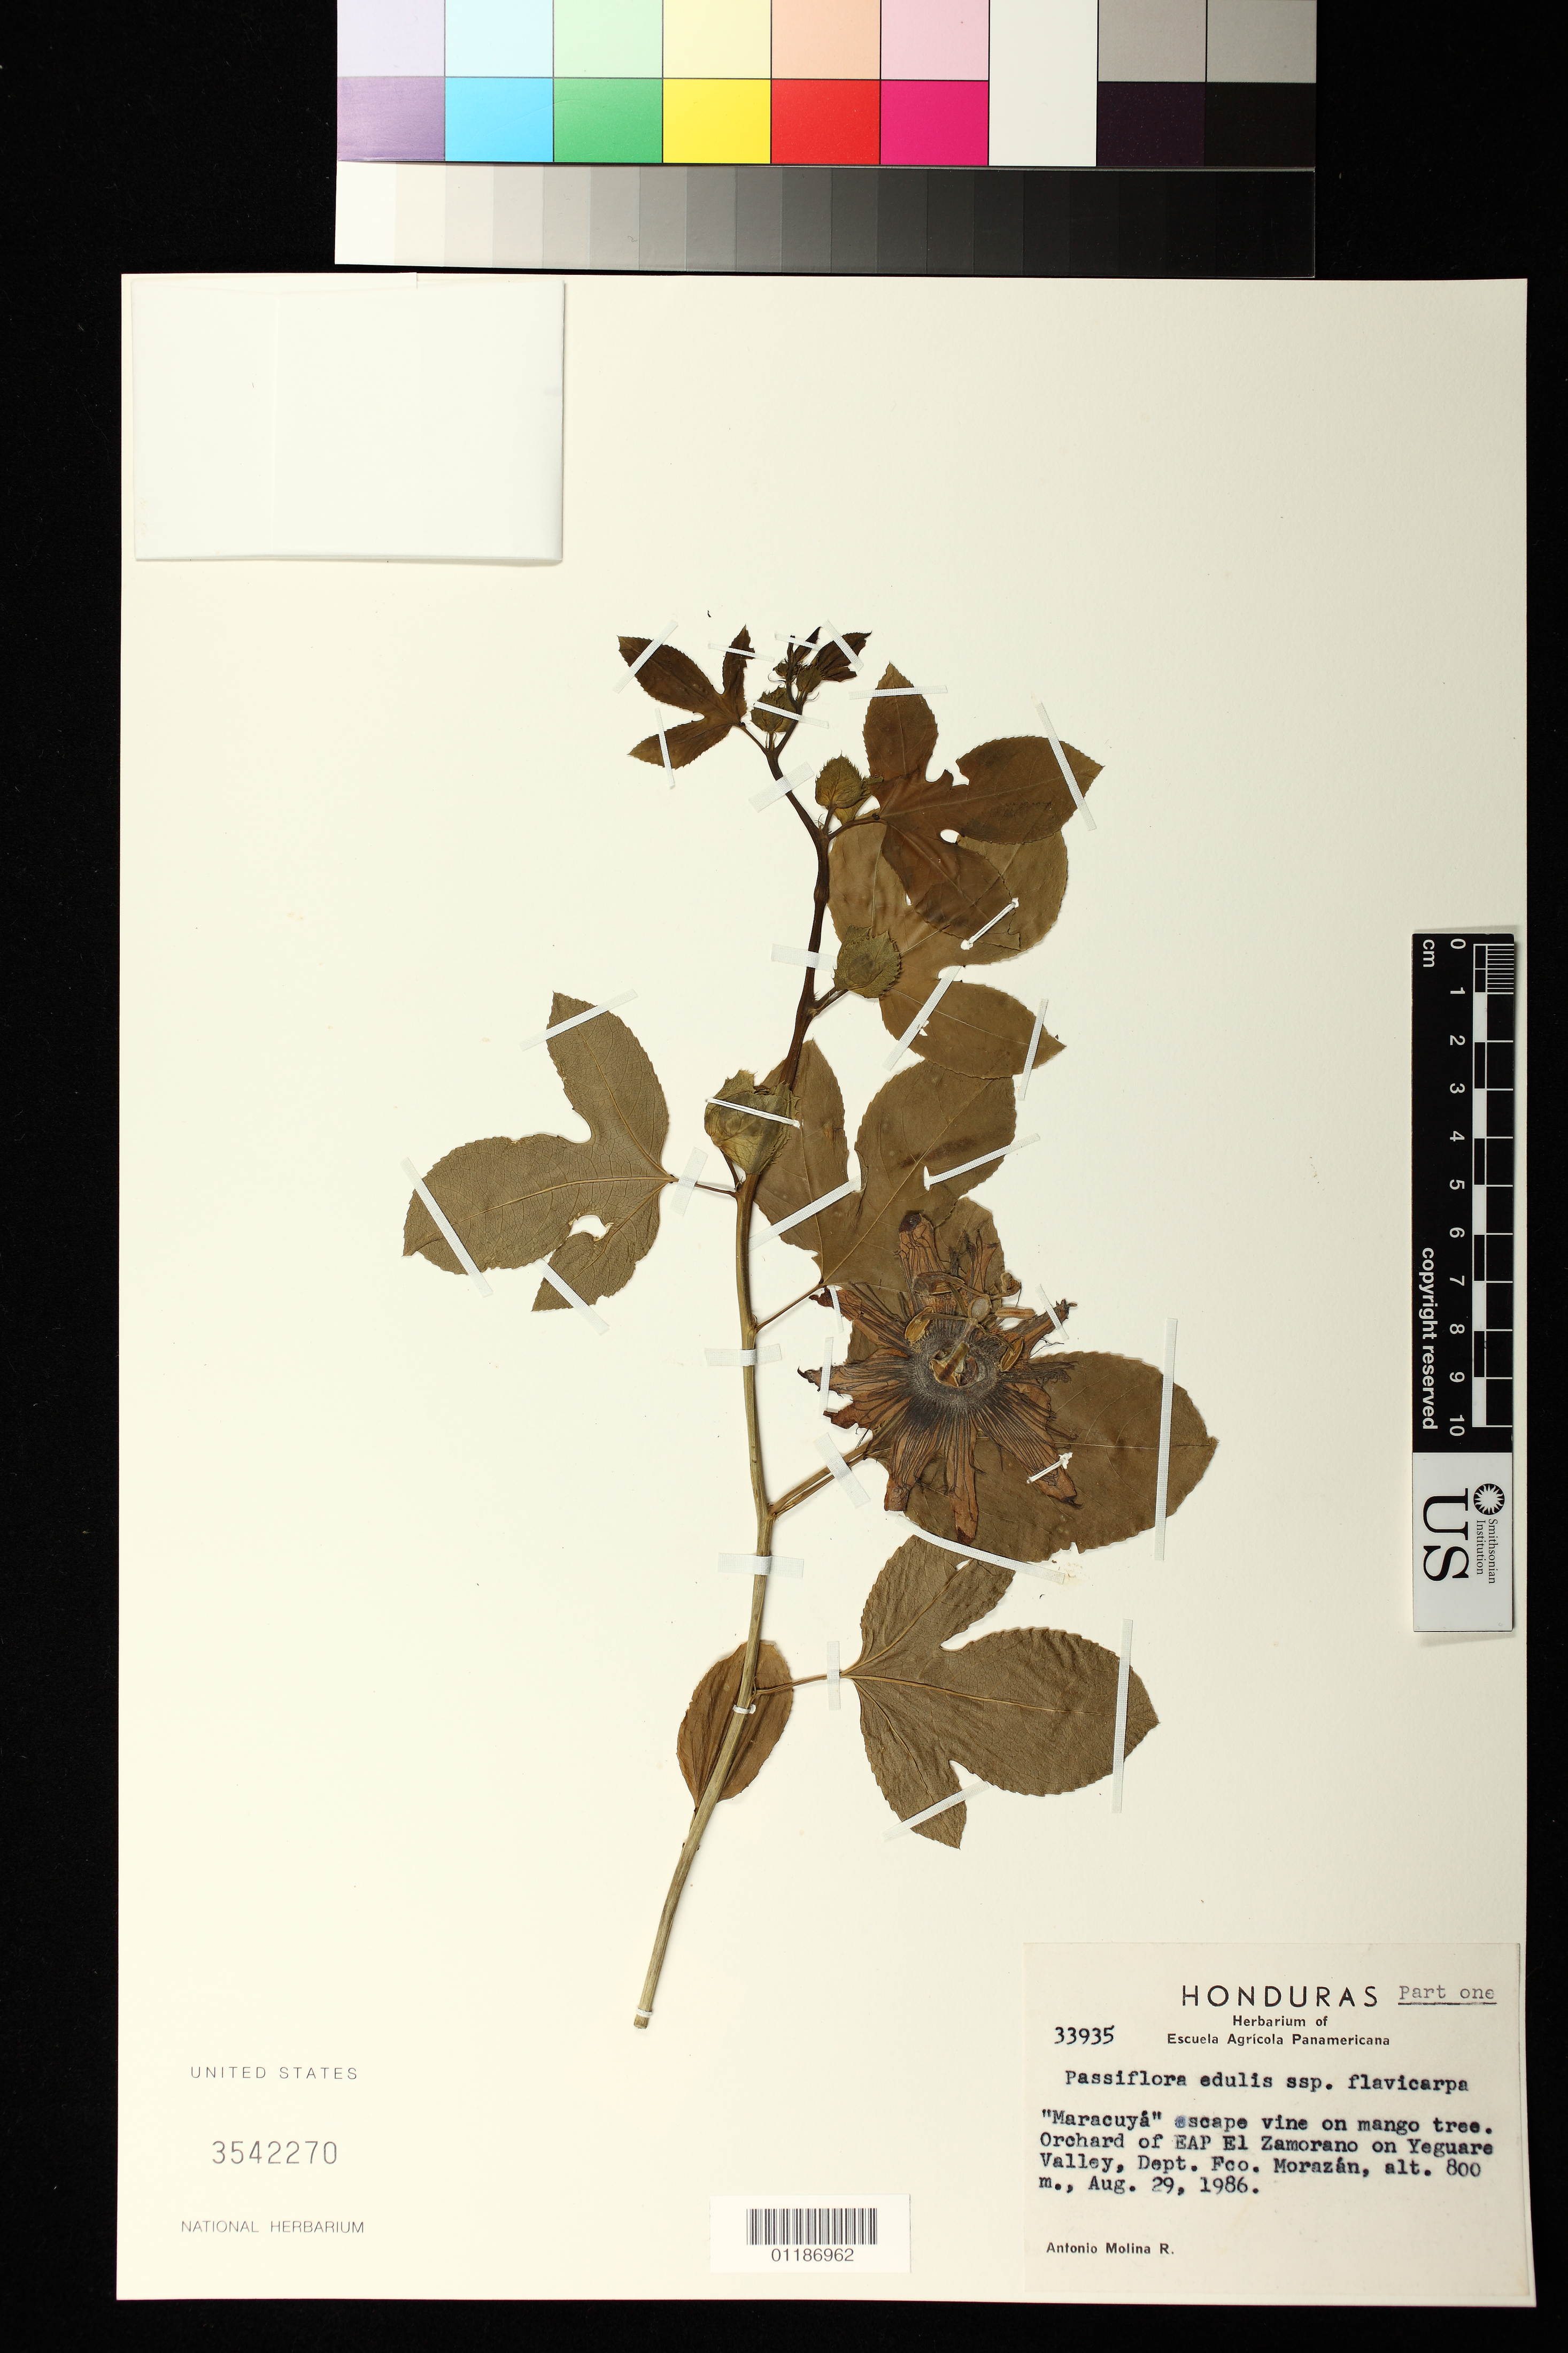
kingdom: Plantae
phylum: Tracheophyta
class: Magnoliopsida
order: Malpighiales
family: Passifloraceae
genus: Passiflora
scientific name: Passiflora edulis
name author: Sims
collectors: A. Molina R.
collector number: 33935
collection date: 1986-08-29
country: Honduras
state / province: Fco. Morazán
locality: Orchard of EAP El Zamorano on Yeguare. Valley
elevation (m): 800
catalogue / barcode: US 3542270